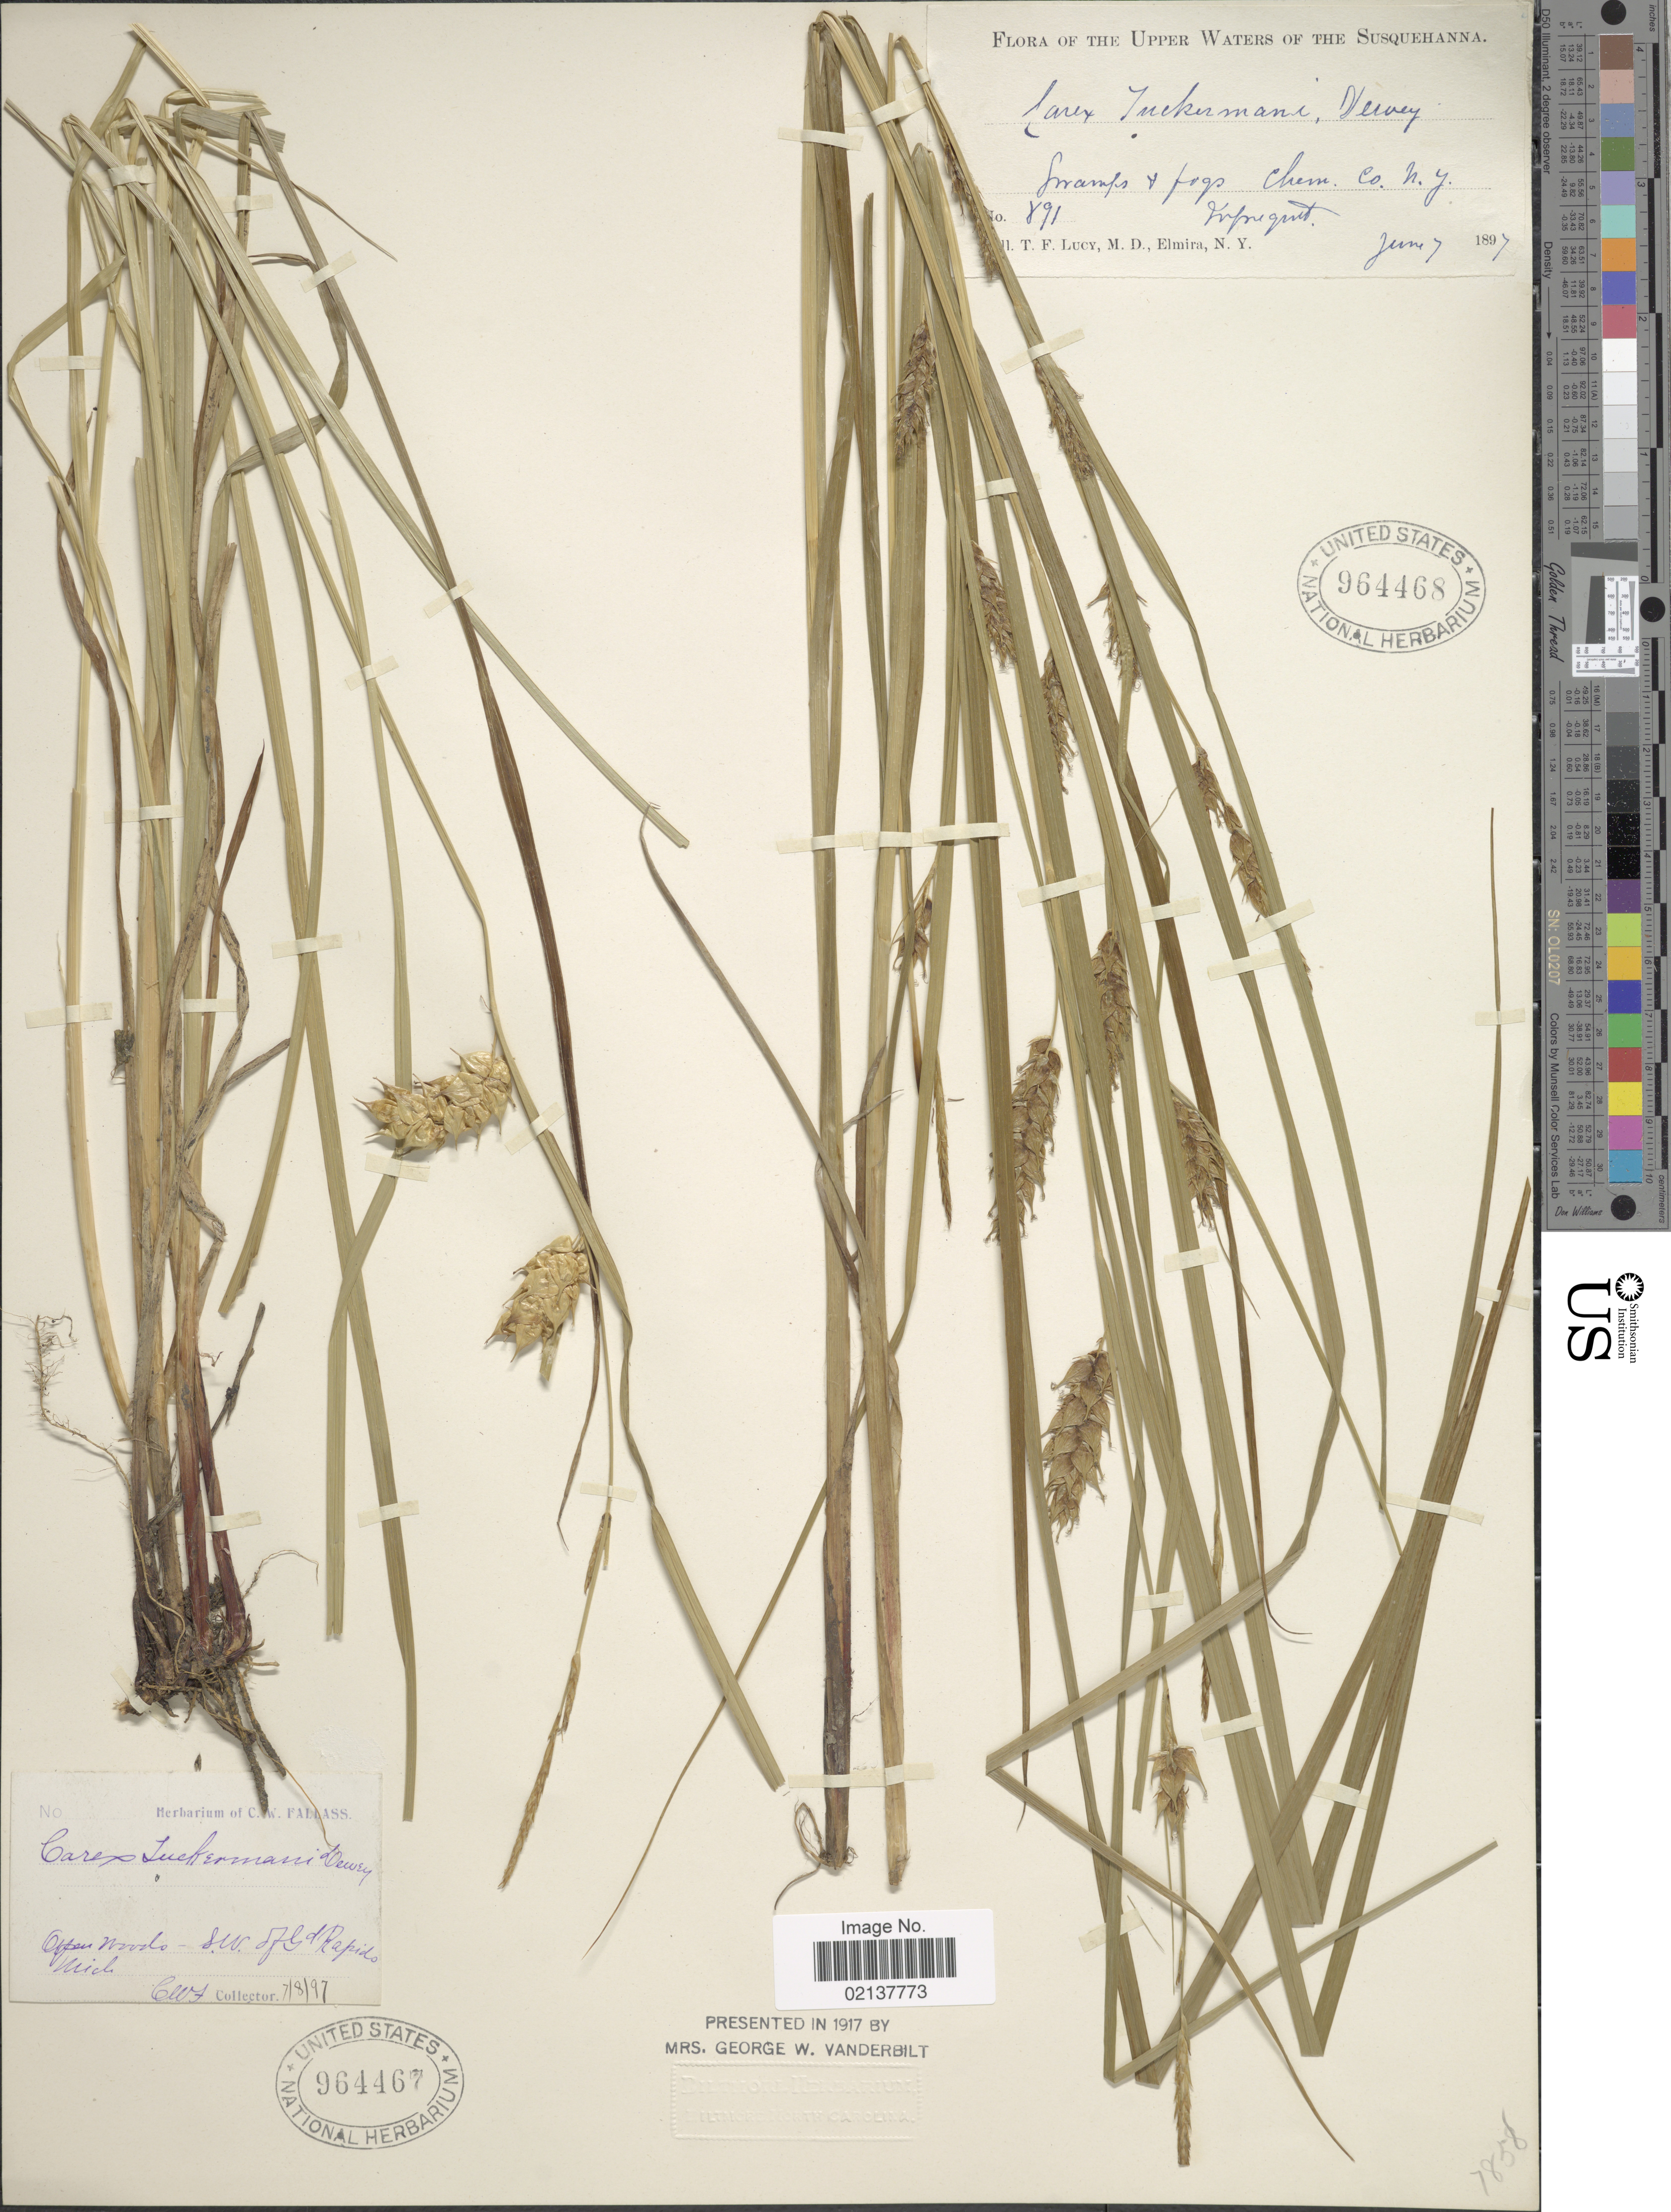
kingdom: Plantae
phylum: Tracheophyta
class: Liliopsida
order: Poales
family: Cyperaceae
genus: Carex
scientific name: Carex tuckermanii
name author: Boott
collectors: T. Lucy & M. Elmira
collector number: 891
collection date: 1897-06-07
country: United States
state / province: New York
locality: The Upper Waters of The Susquehanna, Swamos + fogs Chem. Co. Infrequent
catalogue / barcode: US 964468-2